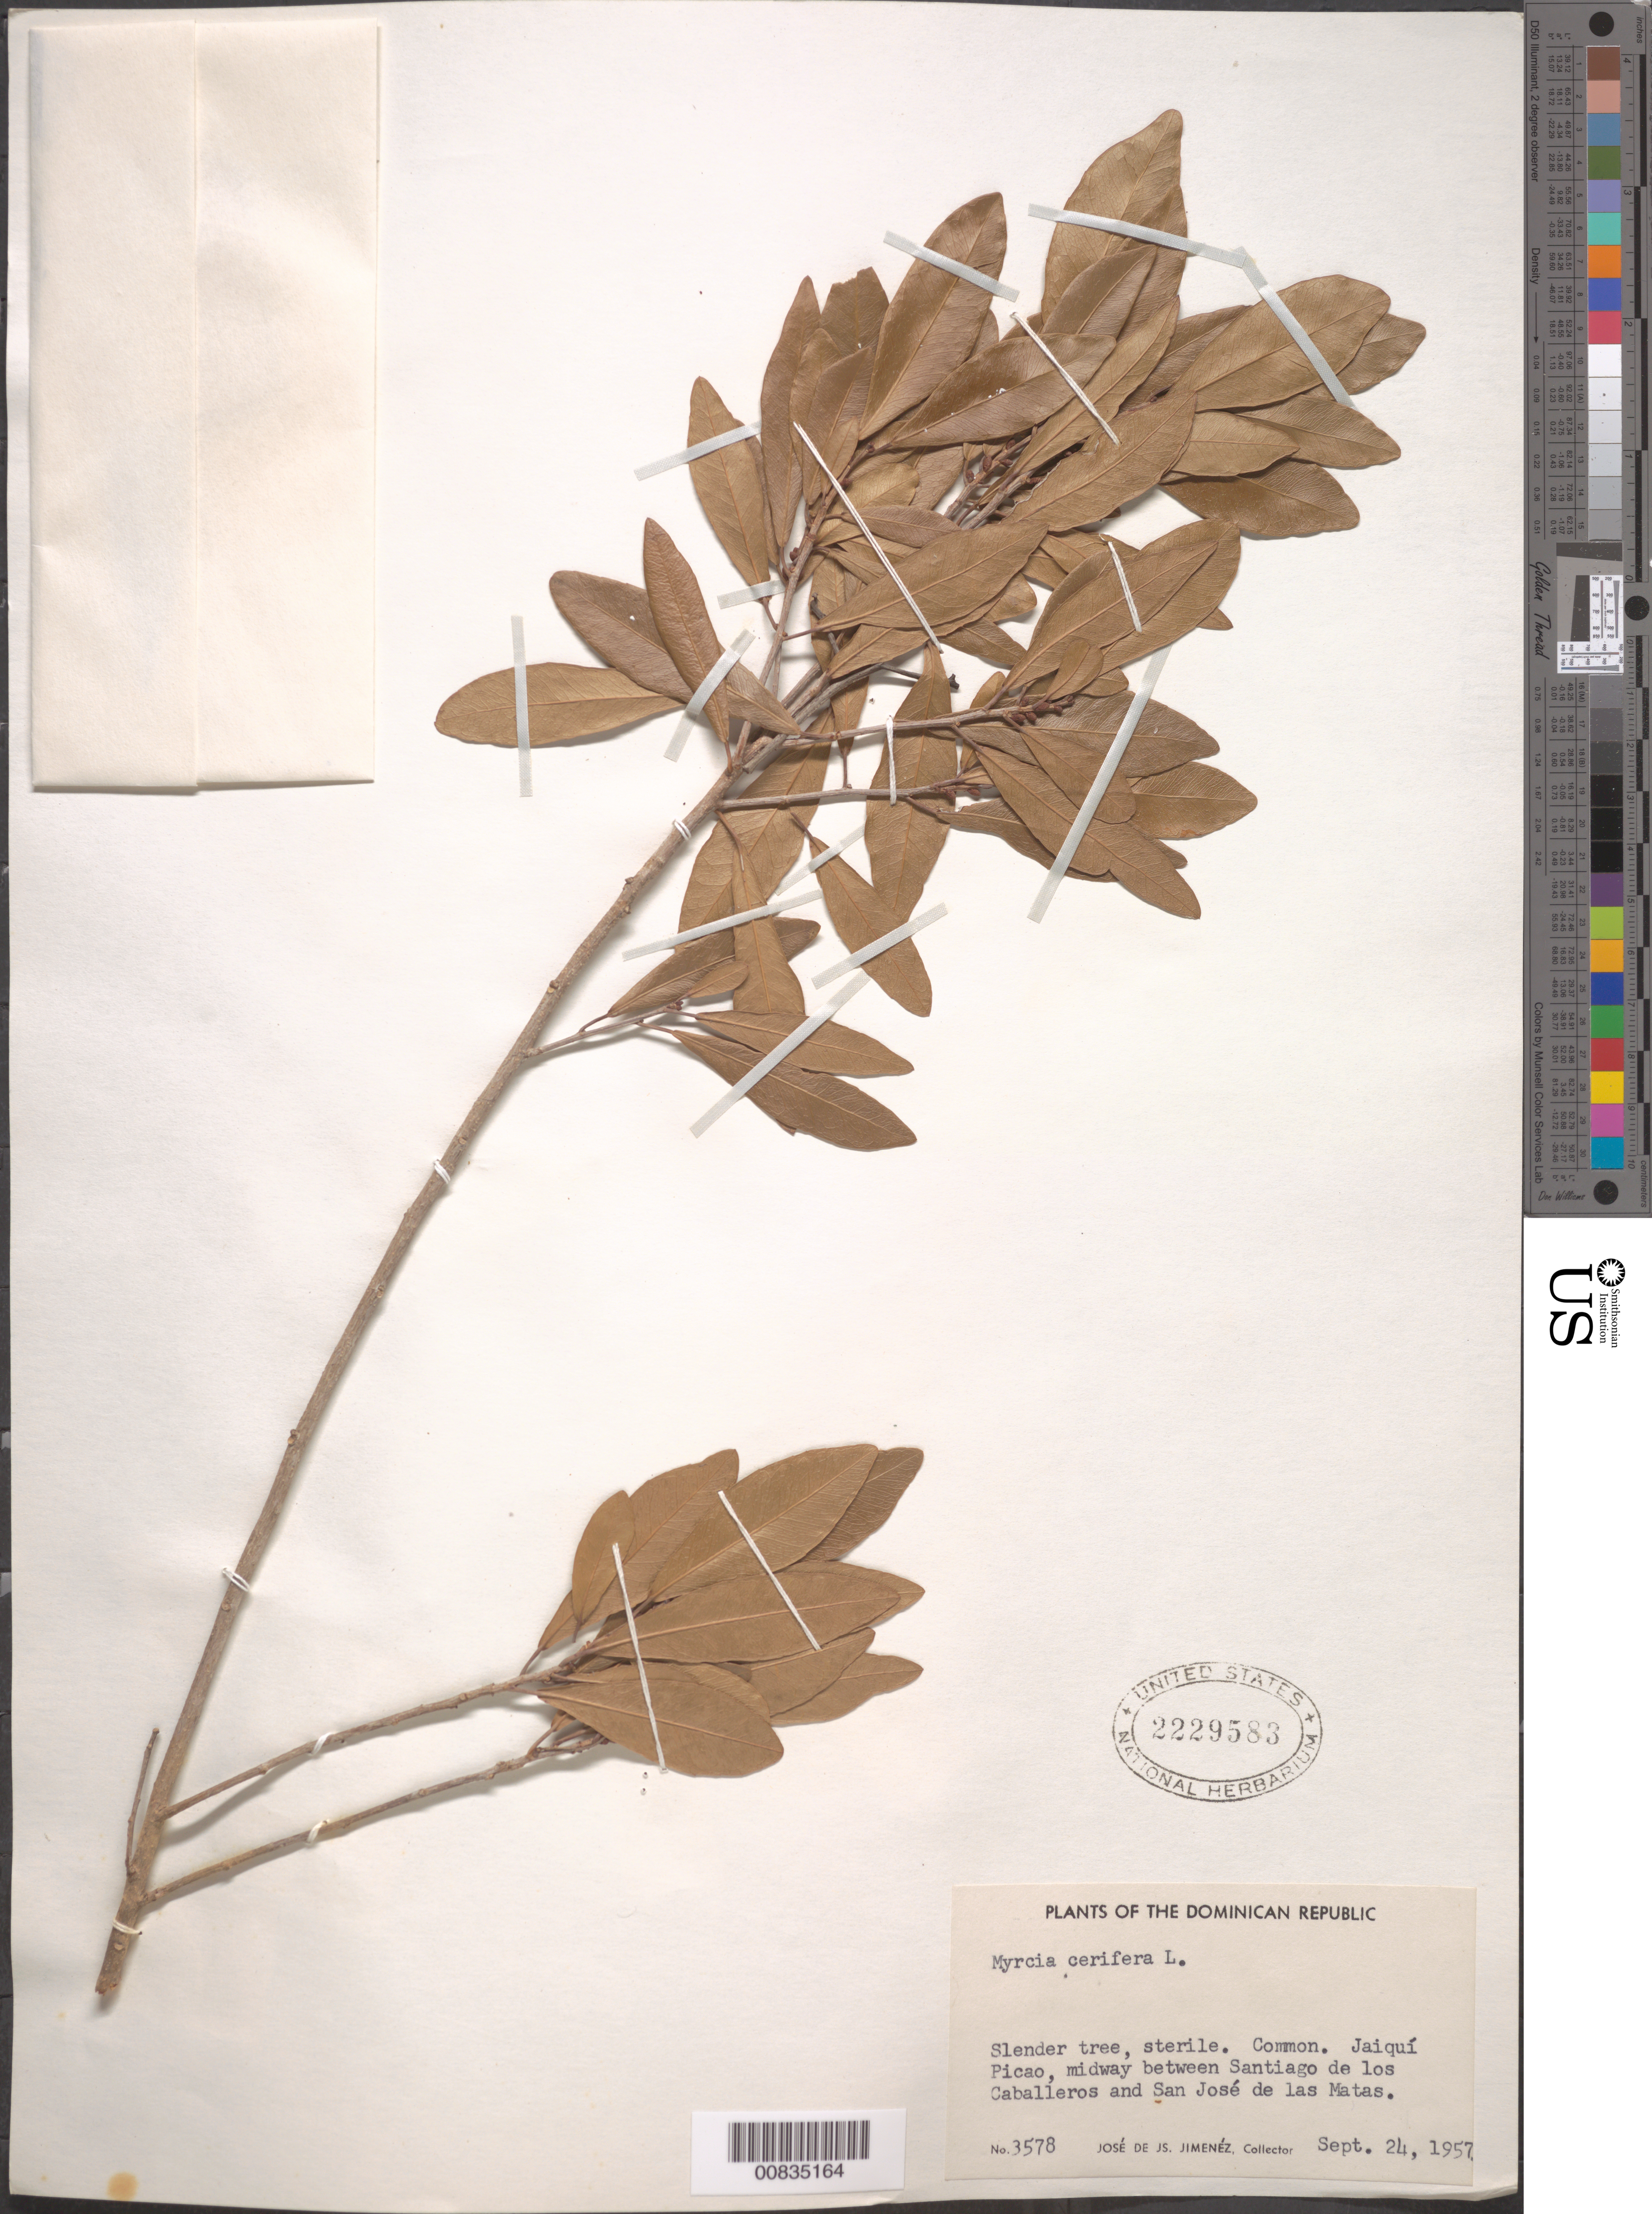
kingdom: Plantae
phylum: Tracheophyta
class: Magnoliopsida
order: Fagales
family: Myricaceae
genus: Myrica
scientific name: Myrica cerifera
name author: L.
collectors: J. J. Jiménez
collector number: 3578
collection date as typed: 24 Sep 1957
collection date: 1957-09-24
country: Dominican Republic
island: Hispaniola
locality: Jaiquí Picado, midway between Santiago de los Caballeros and San José de las Matas.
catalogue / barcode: US 2229583